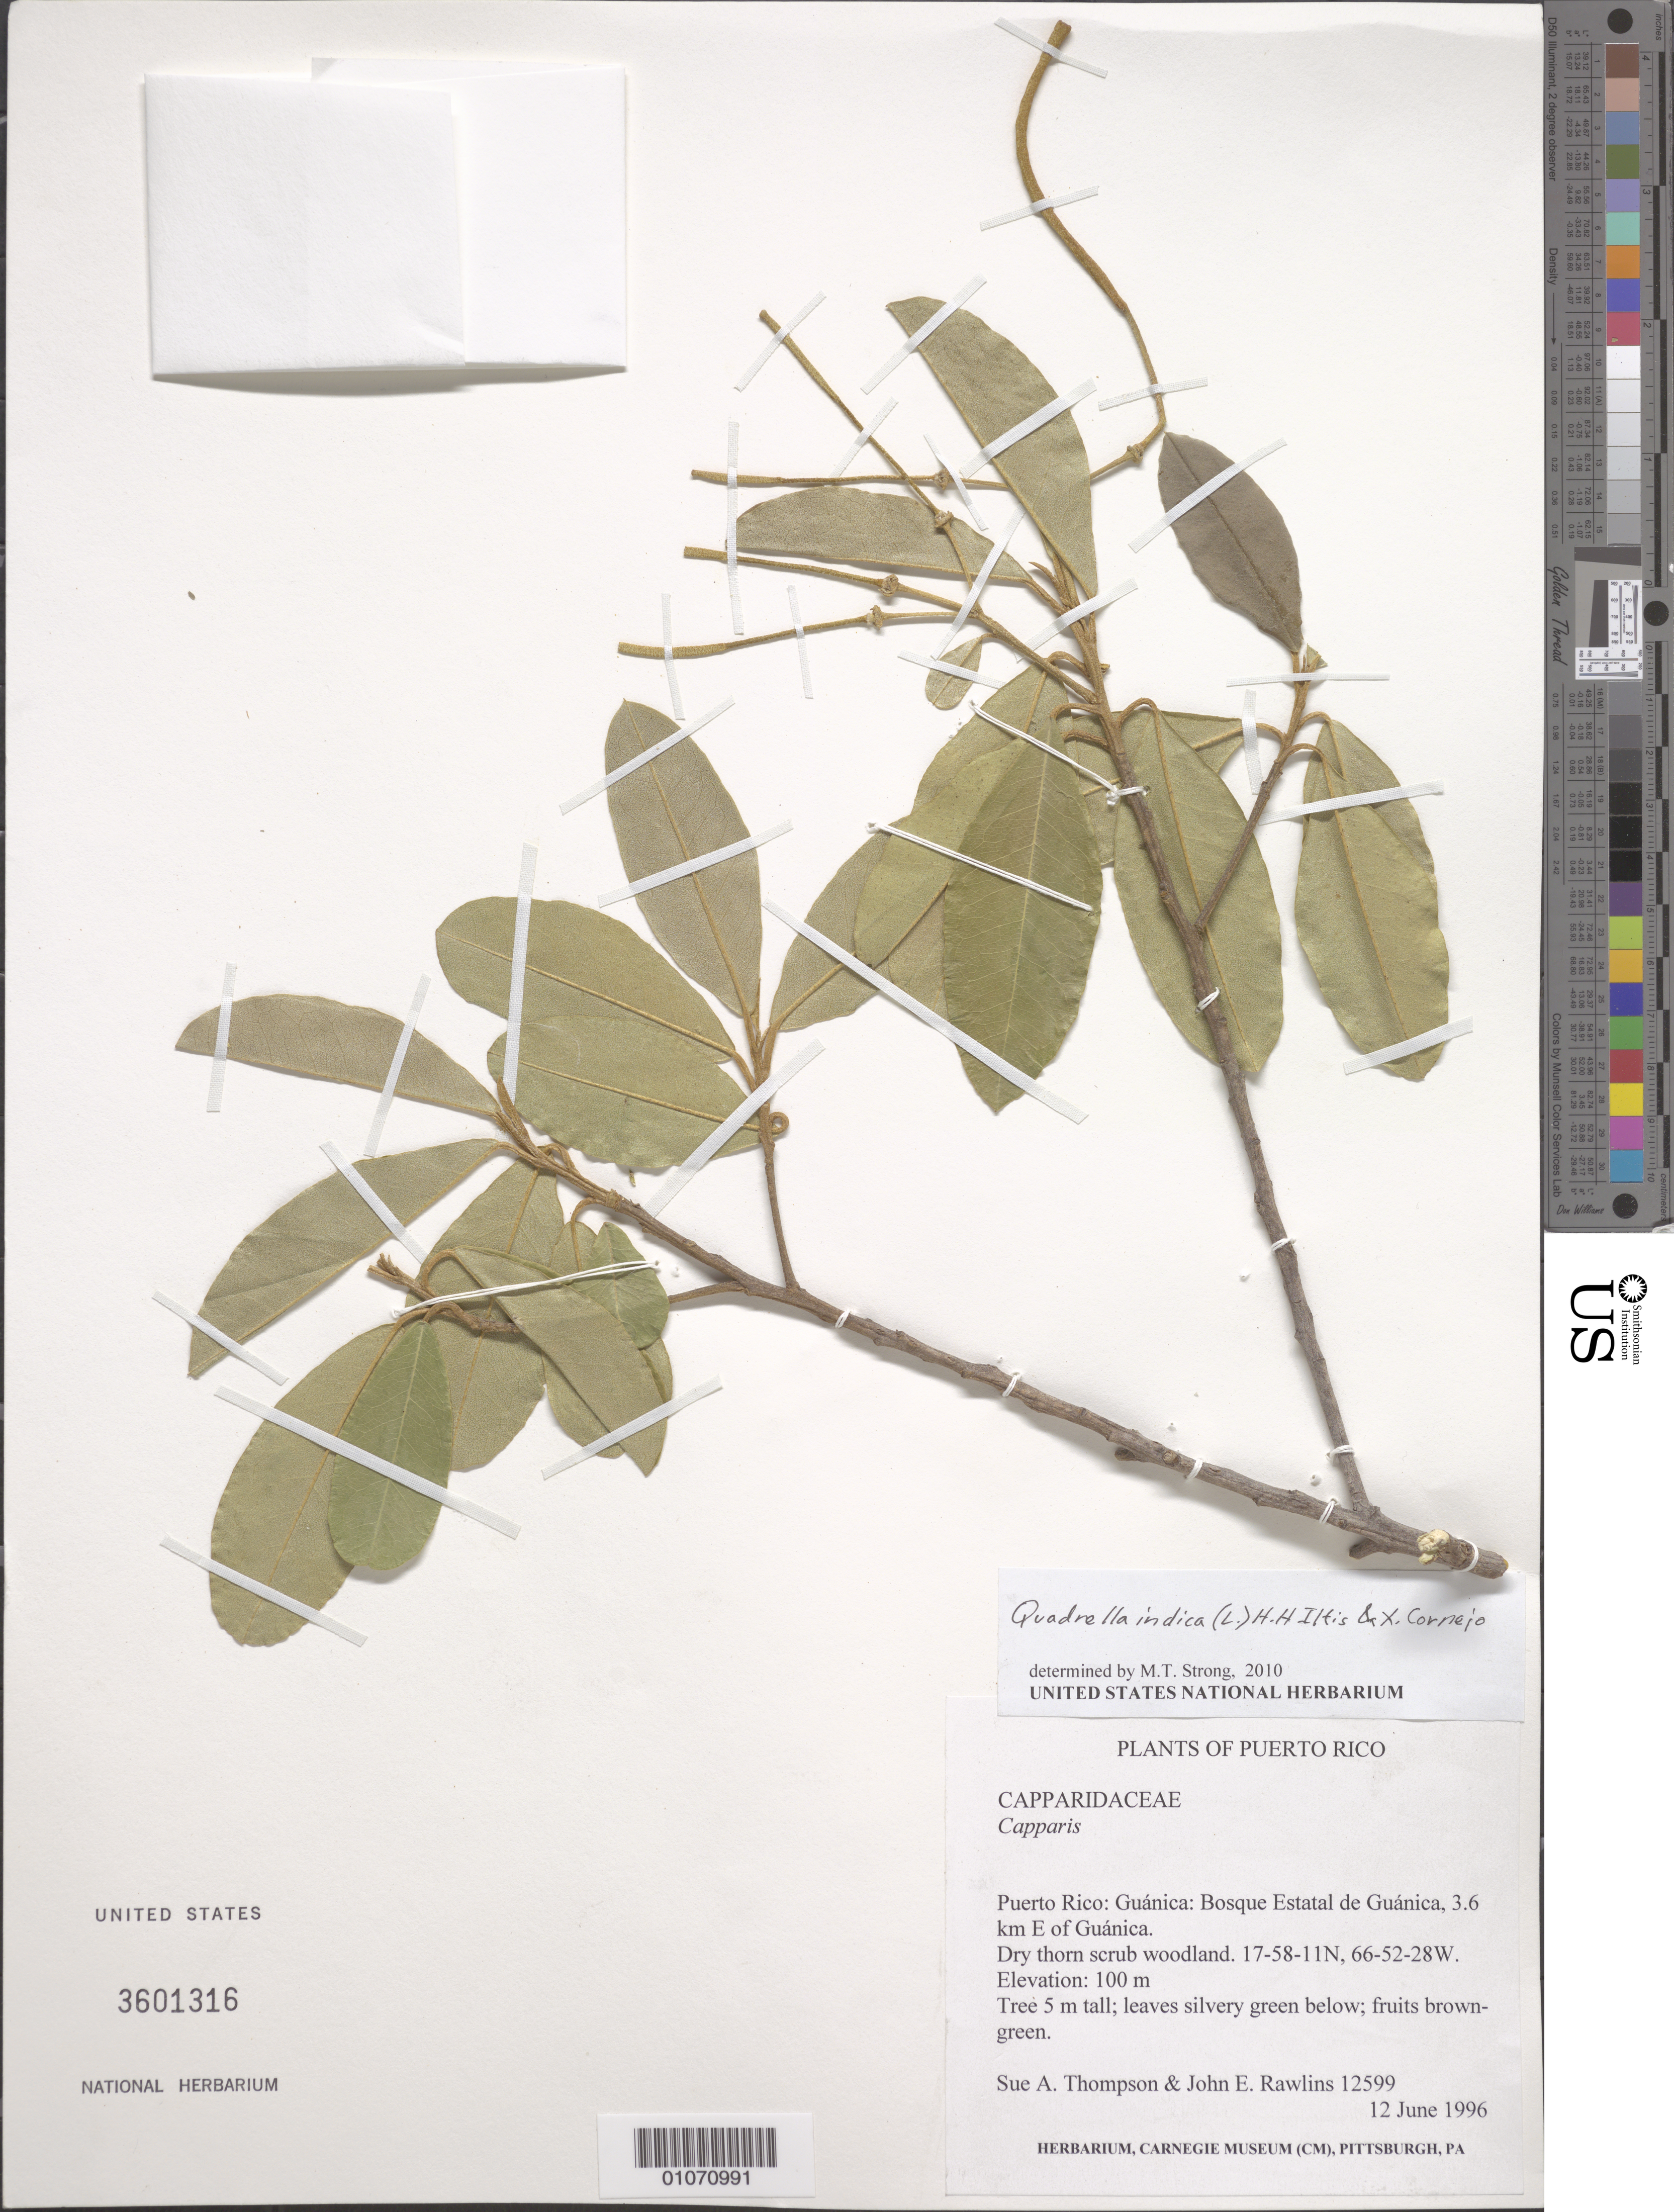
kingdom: Plantae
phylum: Tracheophyta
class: Magnoliopsida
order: Brassicales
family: Capparaceae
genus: Quadrella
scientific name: Quadrella indica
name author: (L.) Iltis & Cornejo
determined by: Strong, M. T., (US), Smithsonian Institution - National Museum of Natural History (UNITED STATES)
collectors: S. A. Thompson & J. Rawlins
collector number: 12599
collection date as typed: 12 Jun 1996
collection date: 1996-06-12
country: Puerto Rico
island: Puerto Rico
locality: Guánica, Bosque Estatal de Guánica, 3.6 km E of Guánica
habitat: Dry thorn scrub woodland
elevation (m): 100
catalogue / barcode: US 3601316